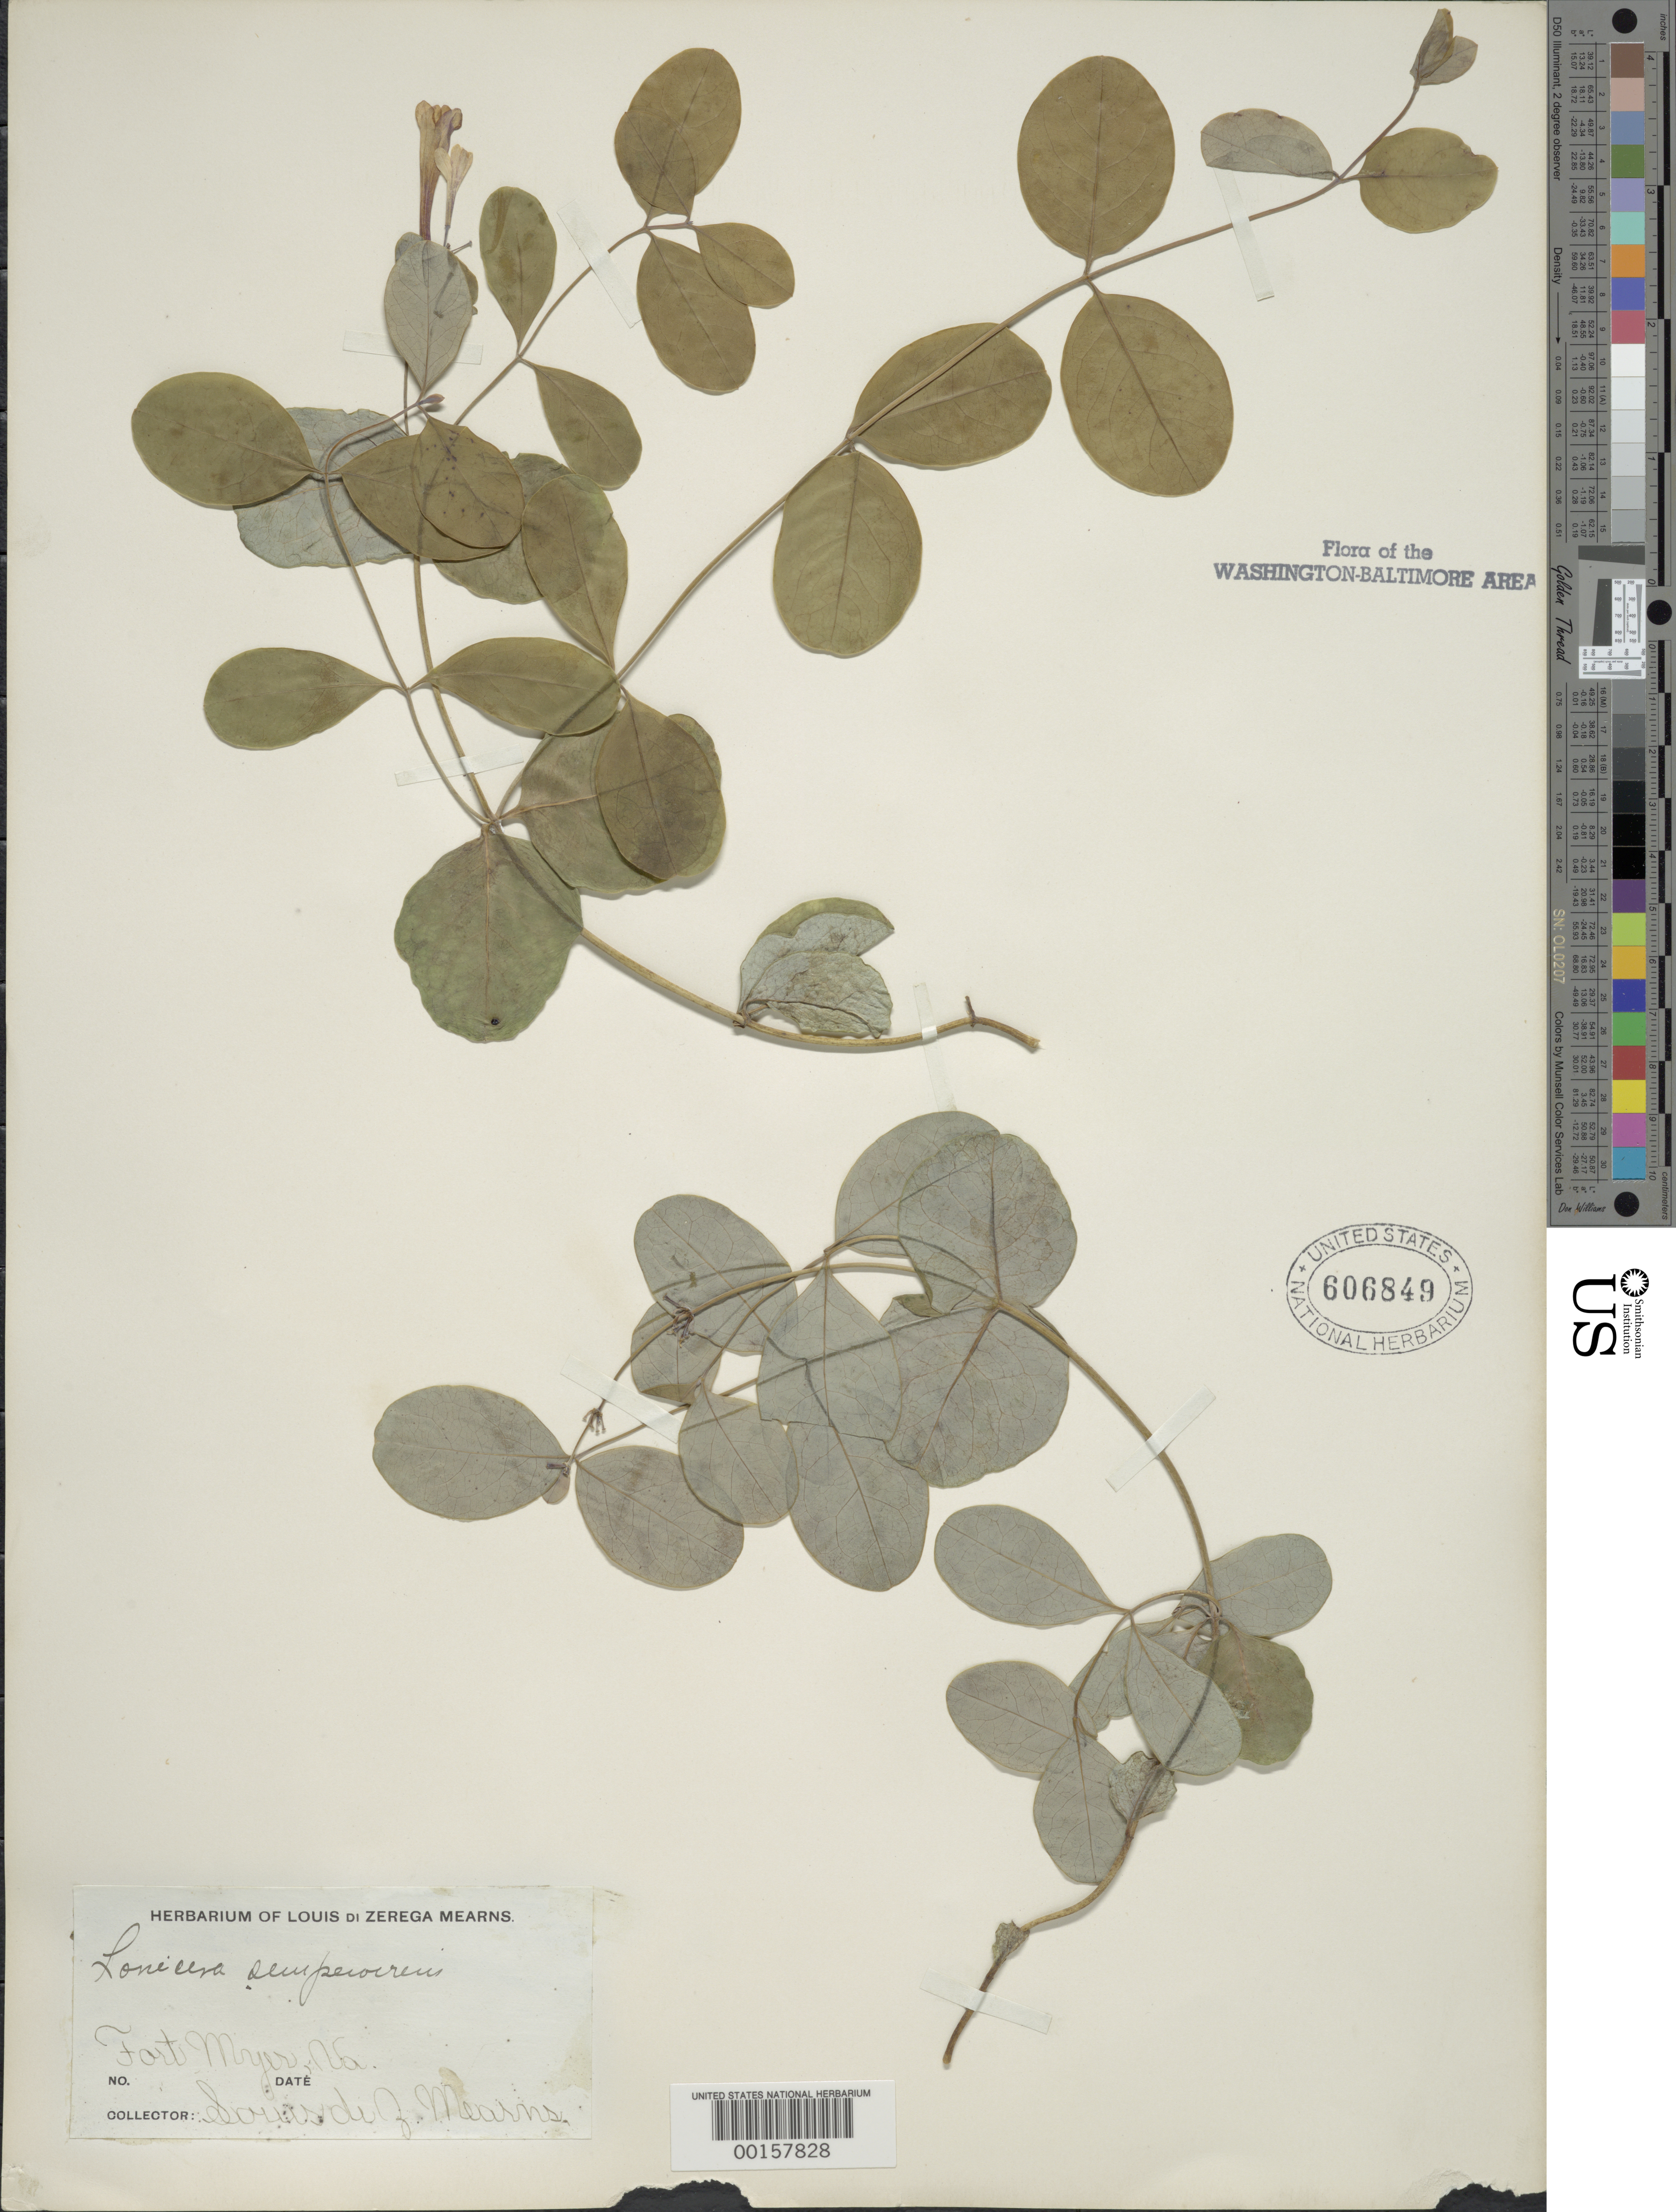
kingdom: Plantae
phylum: Tracheophyta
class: Magnoliopsida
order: Dipsacales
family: Caprifoliaceae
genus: Lonicera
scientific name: Lonicera sempervirens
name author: L.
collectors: L. D. Mearns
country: United States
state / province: Virginia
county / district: Arlington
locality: Fort Myers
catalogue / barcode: US 606849